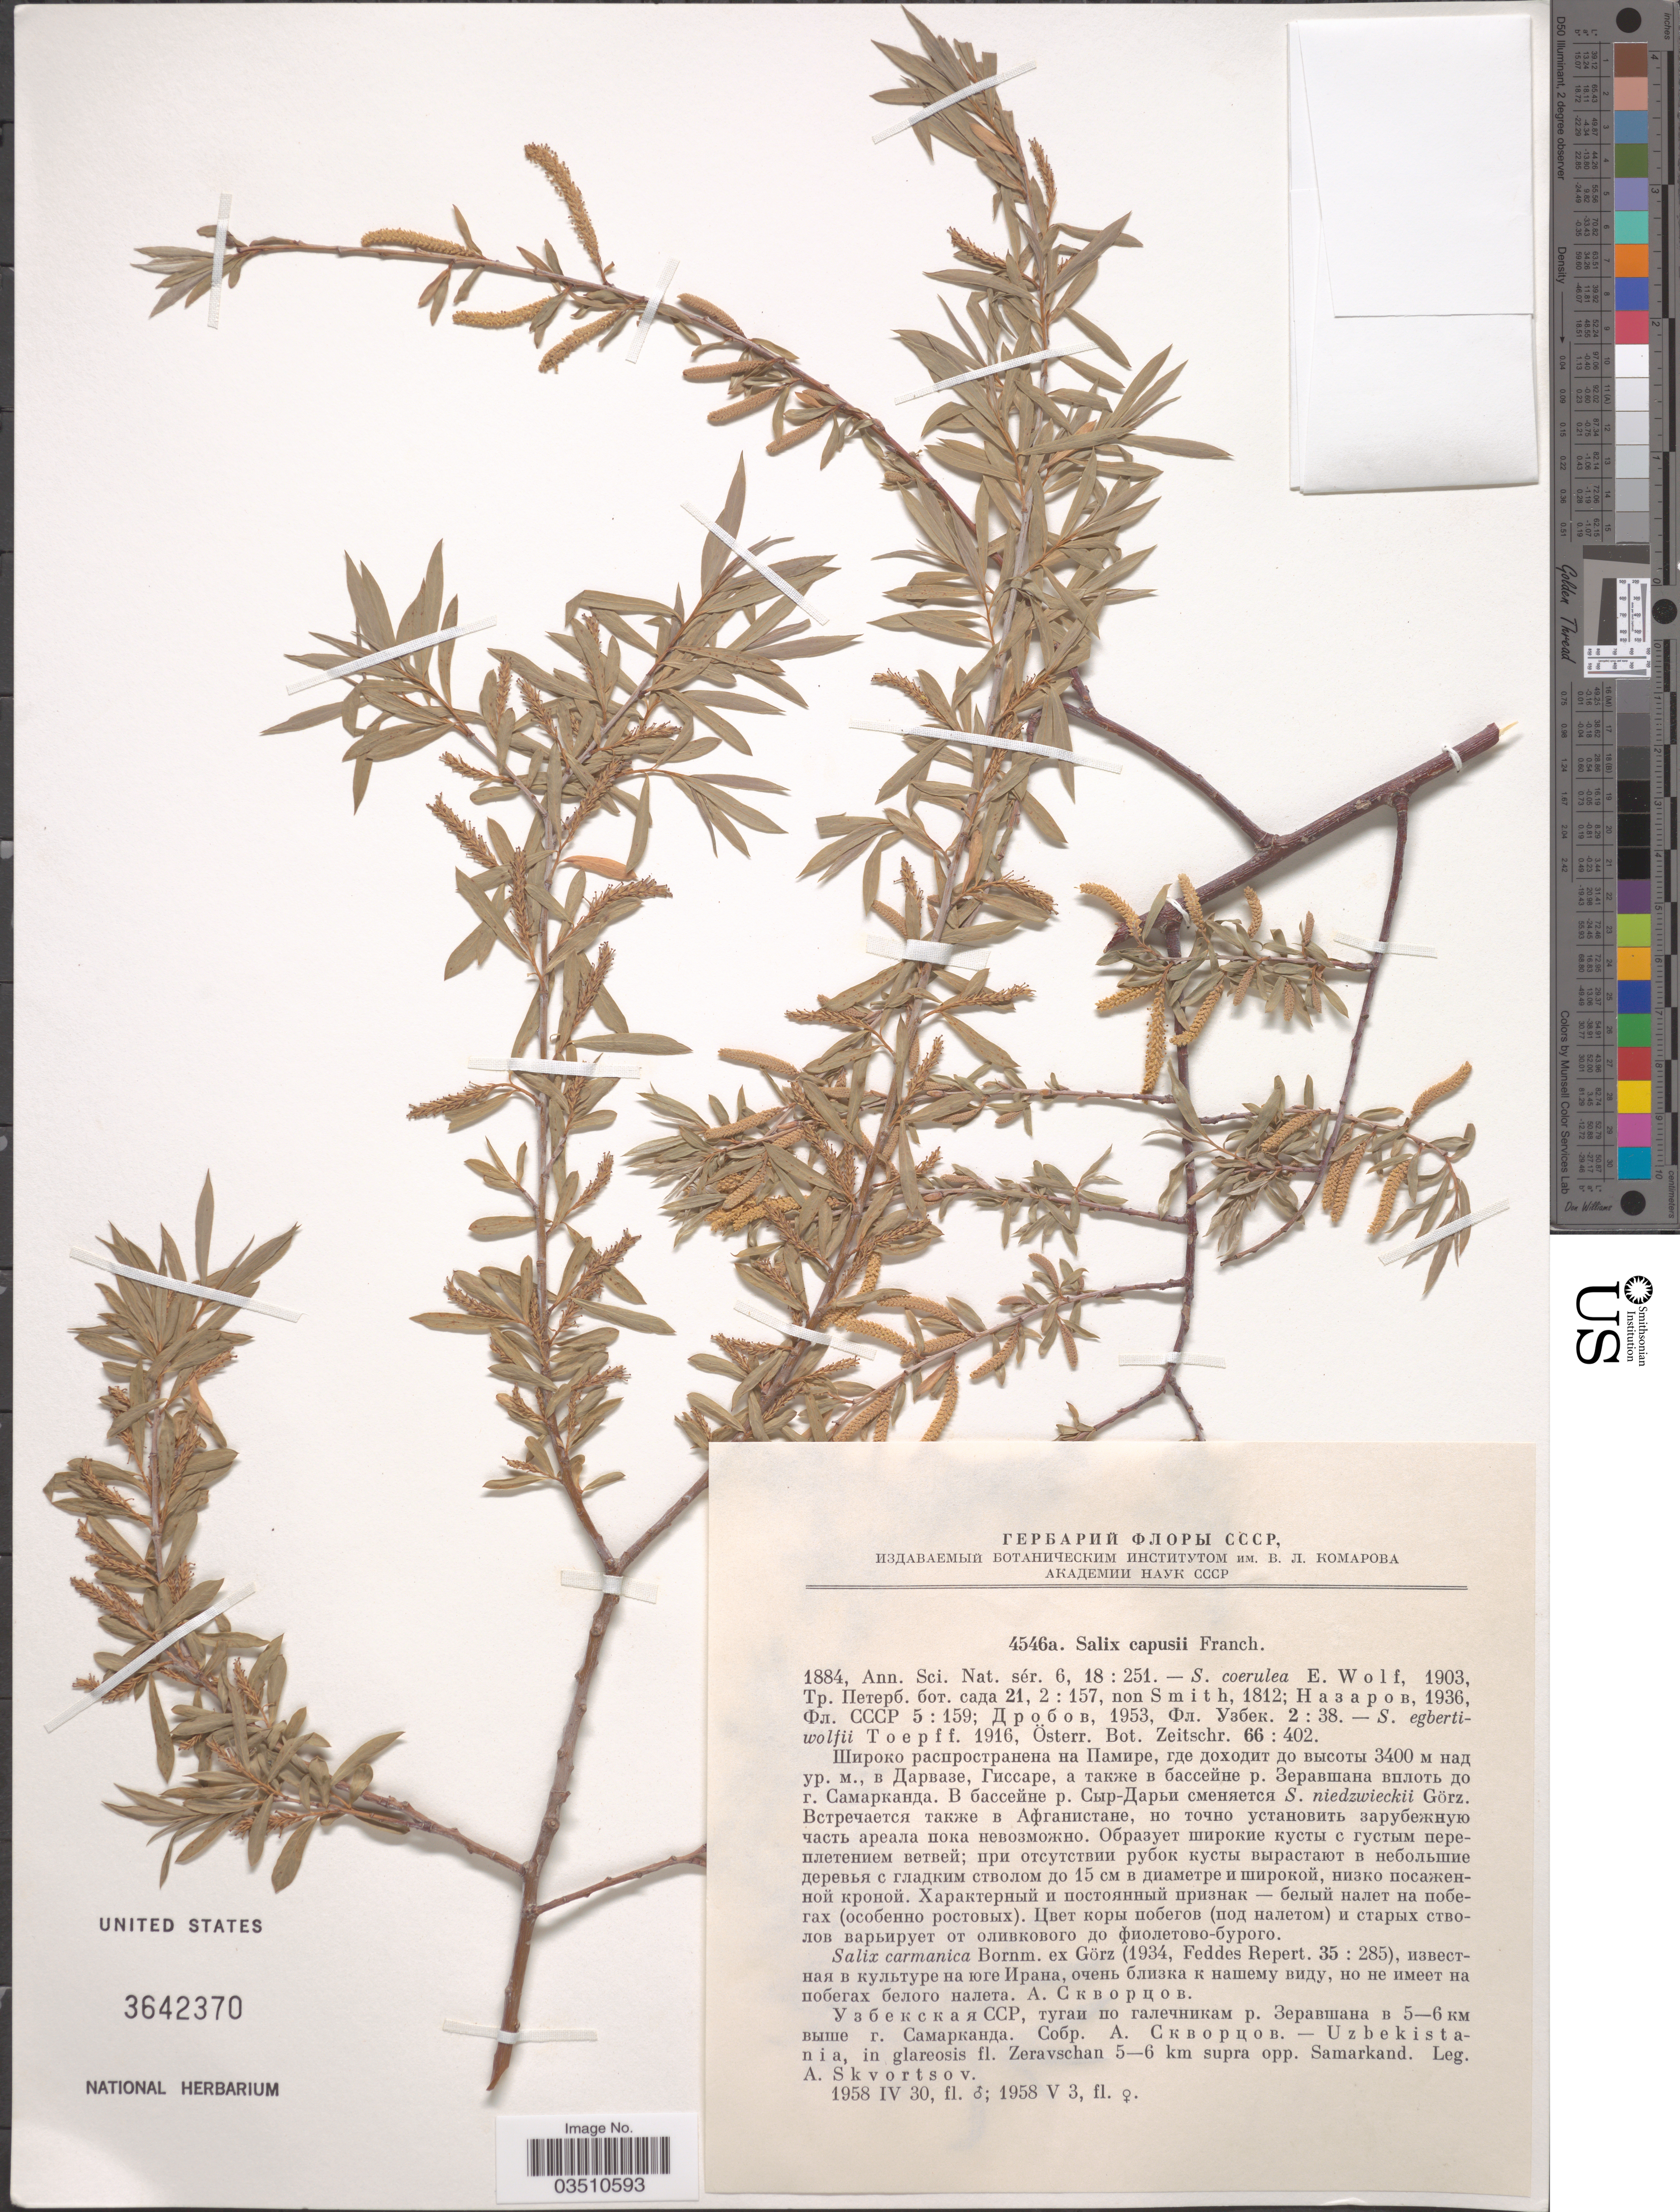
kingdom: Plantae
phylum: Tracheophyta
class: Magnoliopsida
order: Malpighiales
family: Salicaceae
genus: Salix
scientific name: Salix capusii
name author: Franch.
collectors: A. K. Skvortsov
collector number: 4546a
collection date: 1958-04-30/1958-05-03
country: Uzbekistan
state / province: Samarqand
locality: In glareosis fl. Zeravschan 5-6 km supra opp. Samarkand.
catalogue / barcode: US 3642370